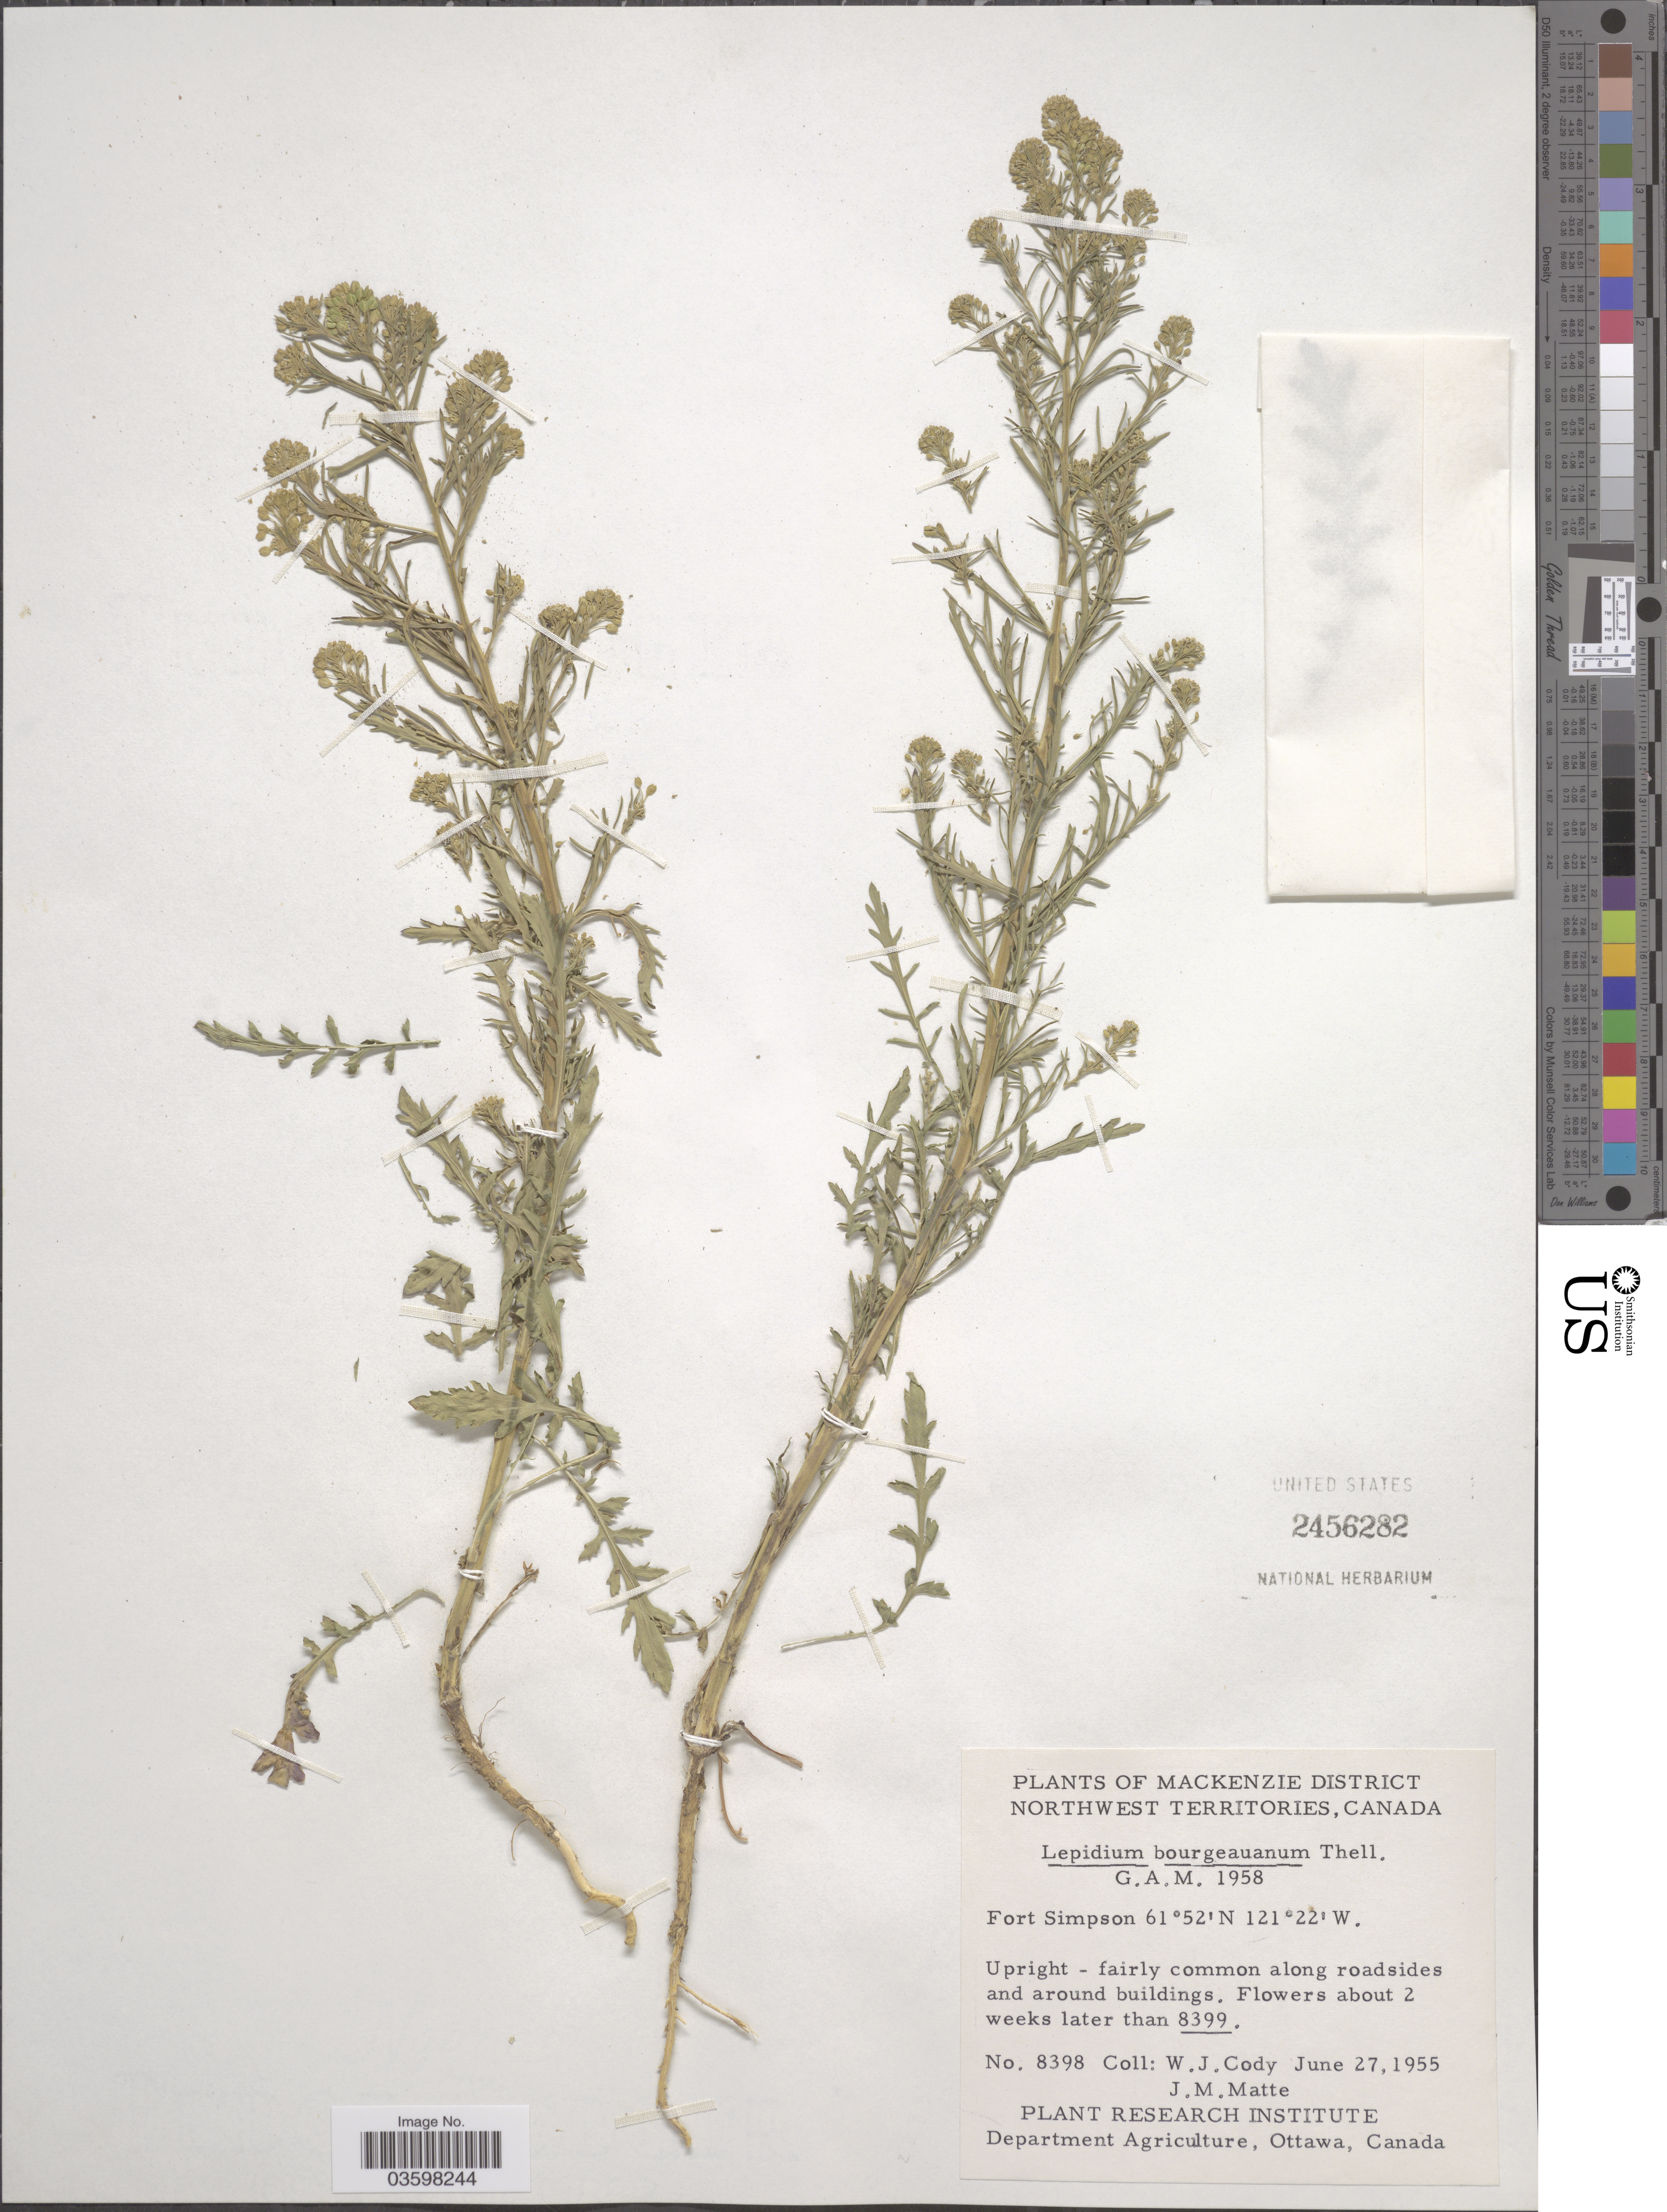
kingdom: Plantae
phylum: Tracheophyta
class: Magnoliopsida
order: Brassicales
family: Brassicaceae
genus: Lepidium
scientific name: Lepidium ramosissimum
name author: A. Nelson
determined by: Al-Shehbaz, I. A., (MO), Missouri Botanical Garden (UNITED STATES)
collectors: W. Cody & J. Matte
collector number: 8398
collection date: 1955-06-27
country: Canada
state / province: Northwest Territories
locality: Mackenzie District. Fort Simpson.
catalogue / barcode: US 2456282